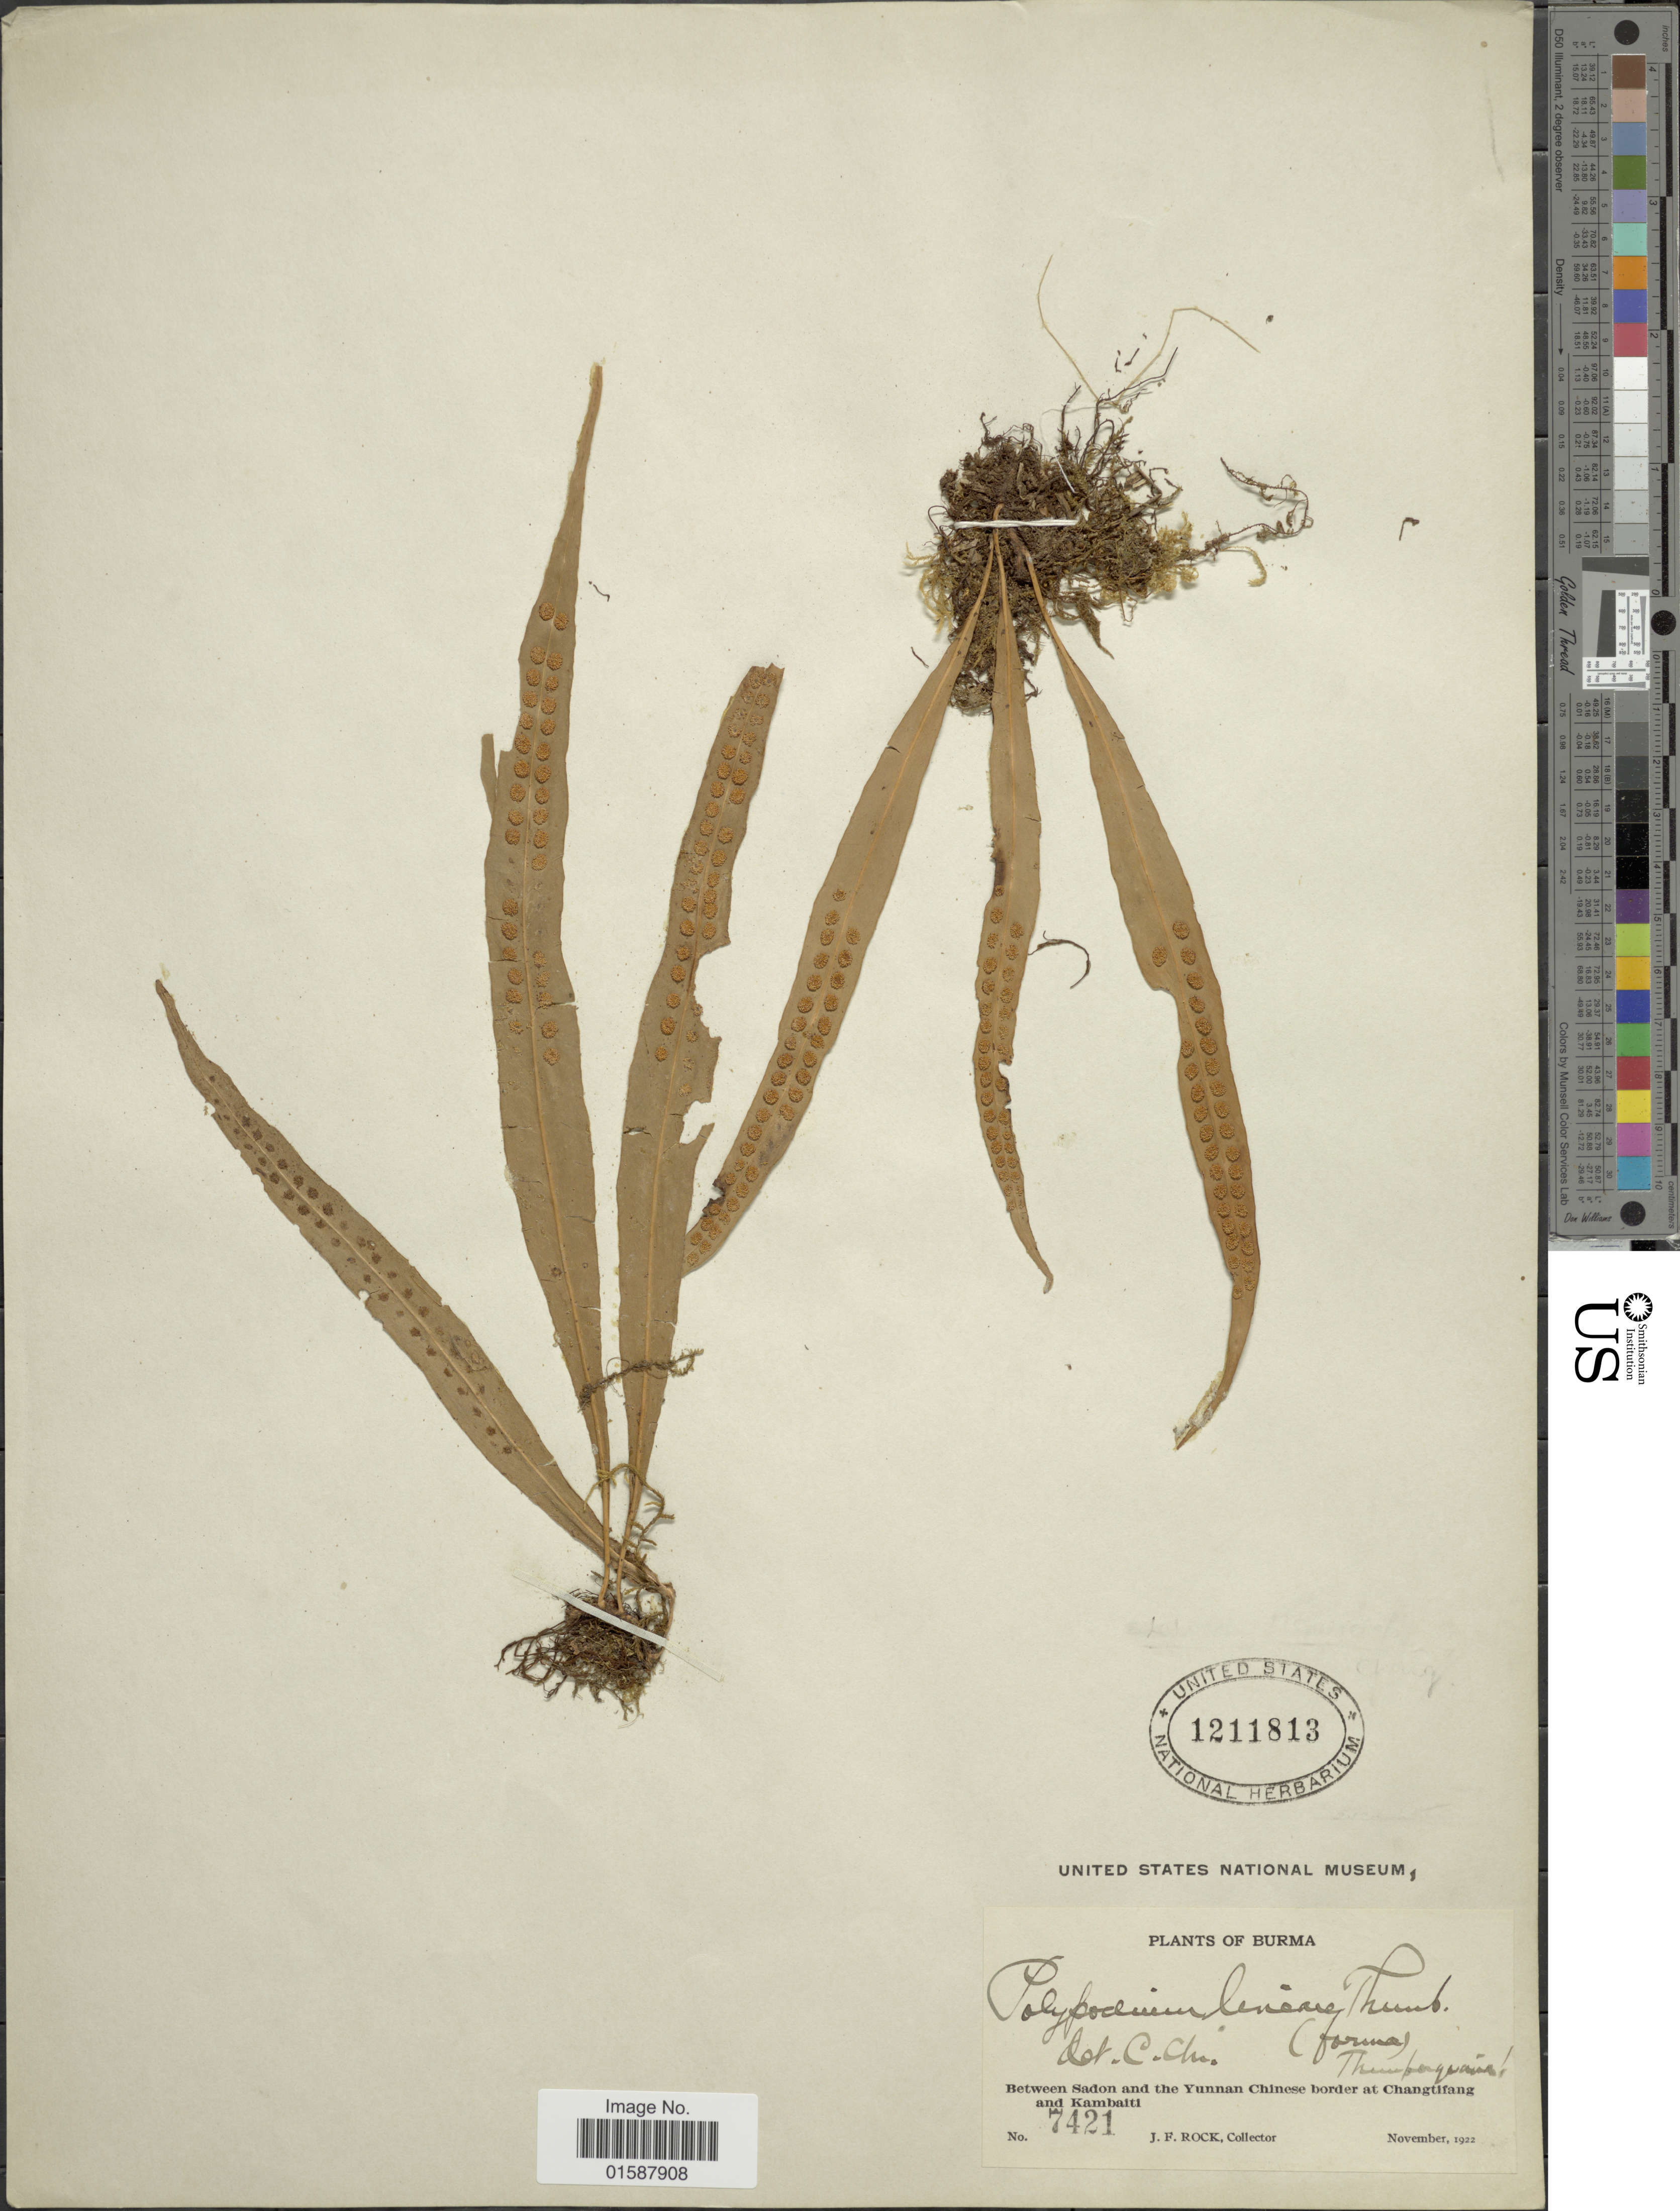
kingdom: Plantae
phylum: Tracheophyta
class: Polypodiopsida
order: Polypodiales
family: Polypodiaceae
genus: Lepisorus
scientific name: Lepisorus oligolepidus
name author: (Baker) Ching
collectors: J. Rock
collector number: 7421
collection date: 1922-11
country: Myanmar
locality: Burma. Between Sadon and the Yunnan Chinese border at Changtifang and Kambaiti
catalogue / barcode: US 1211813